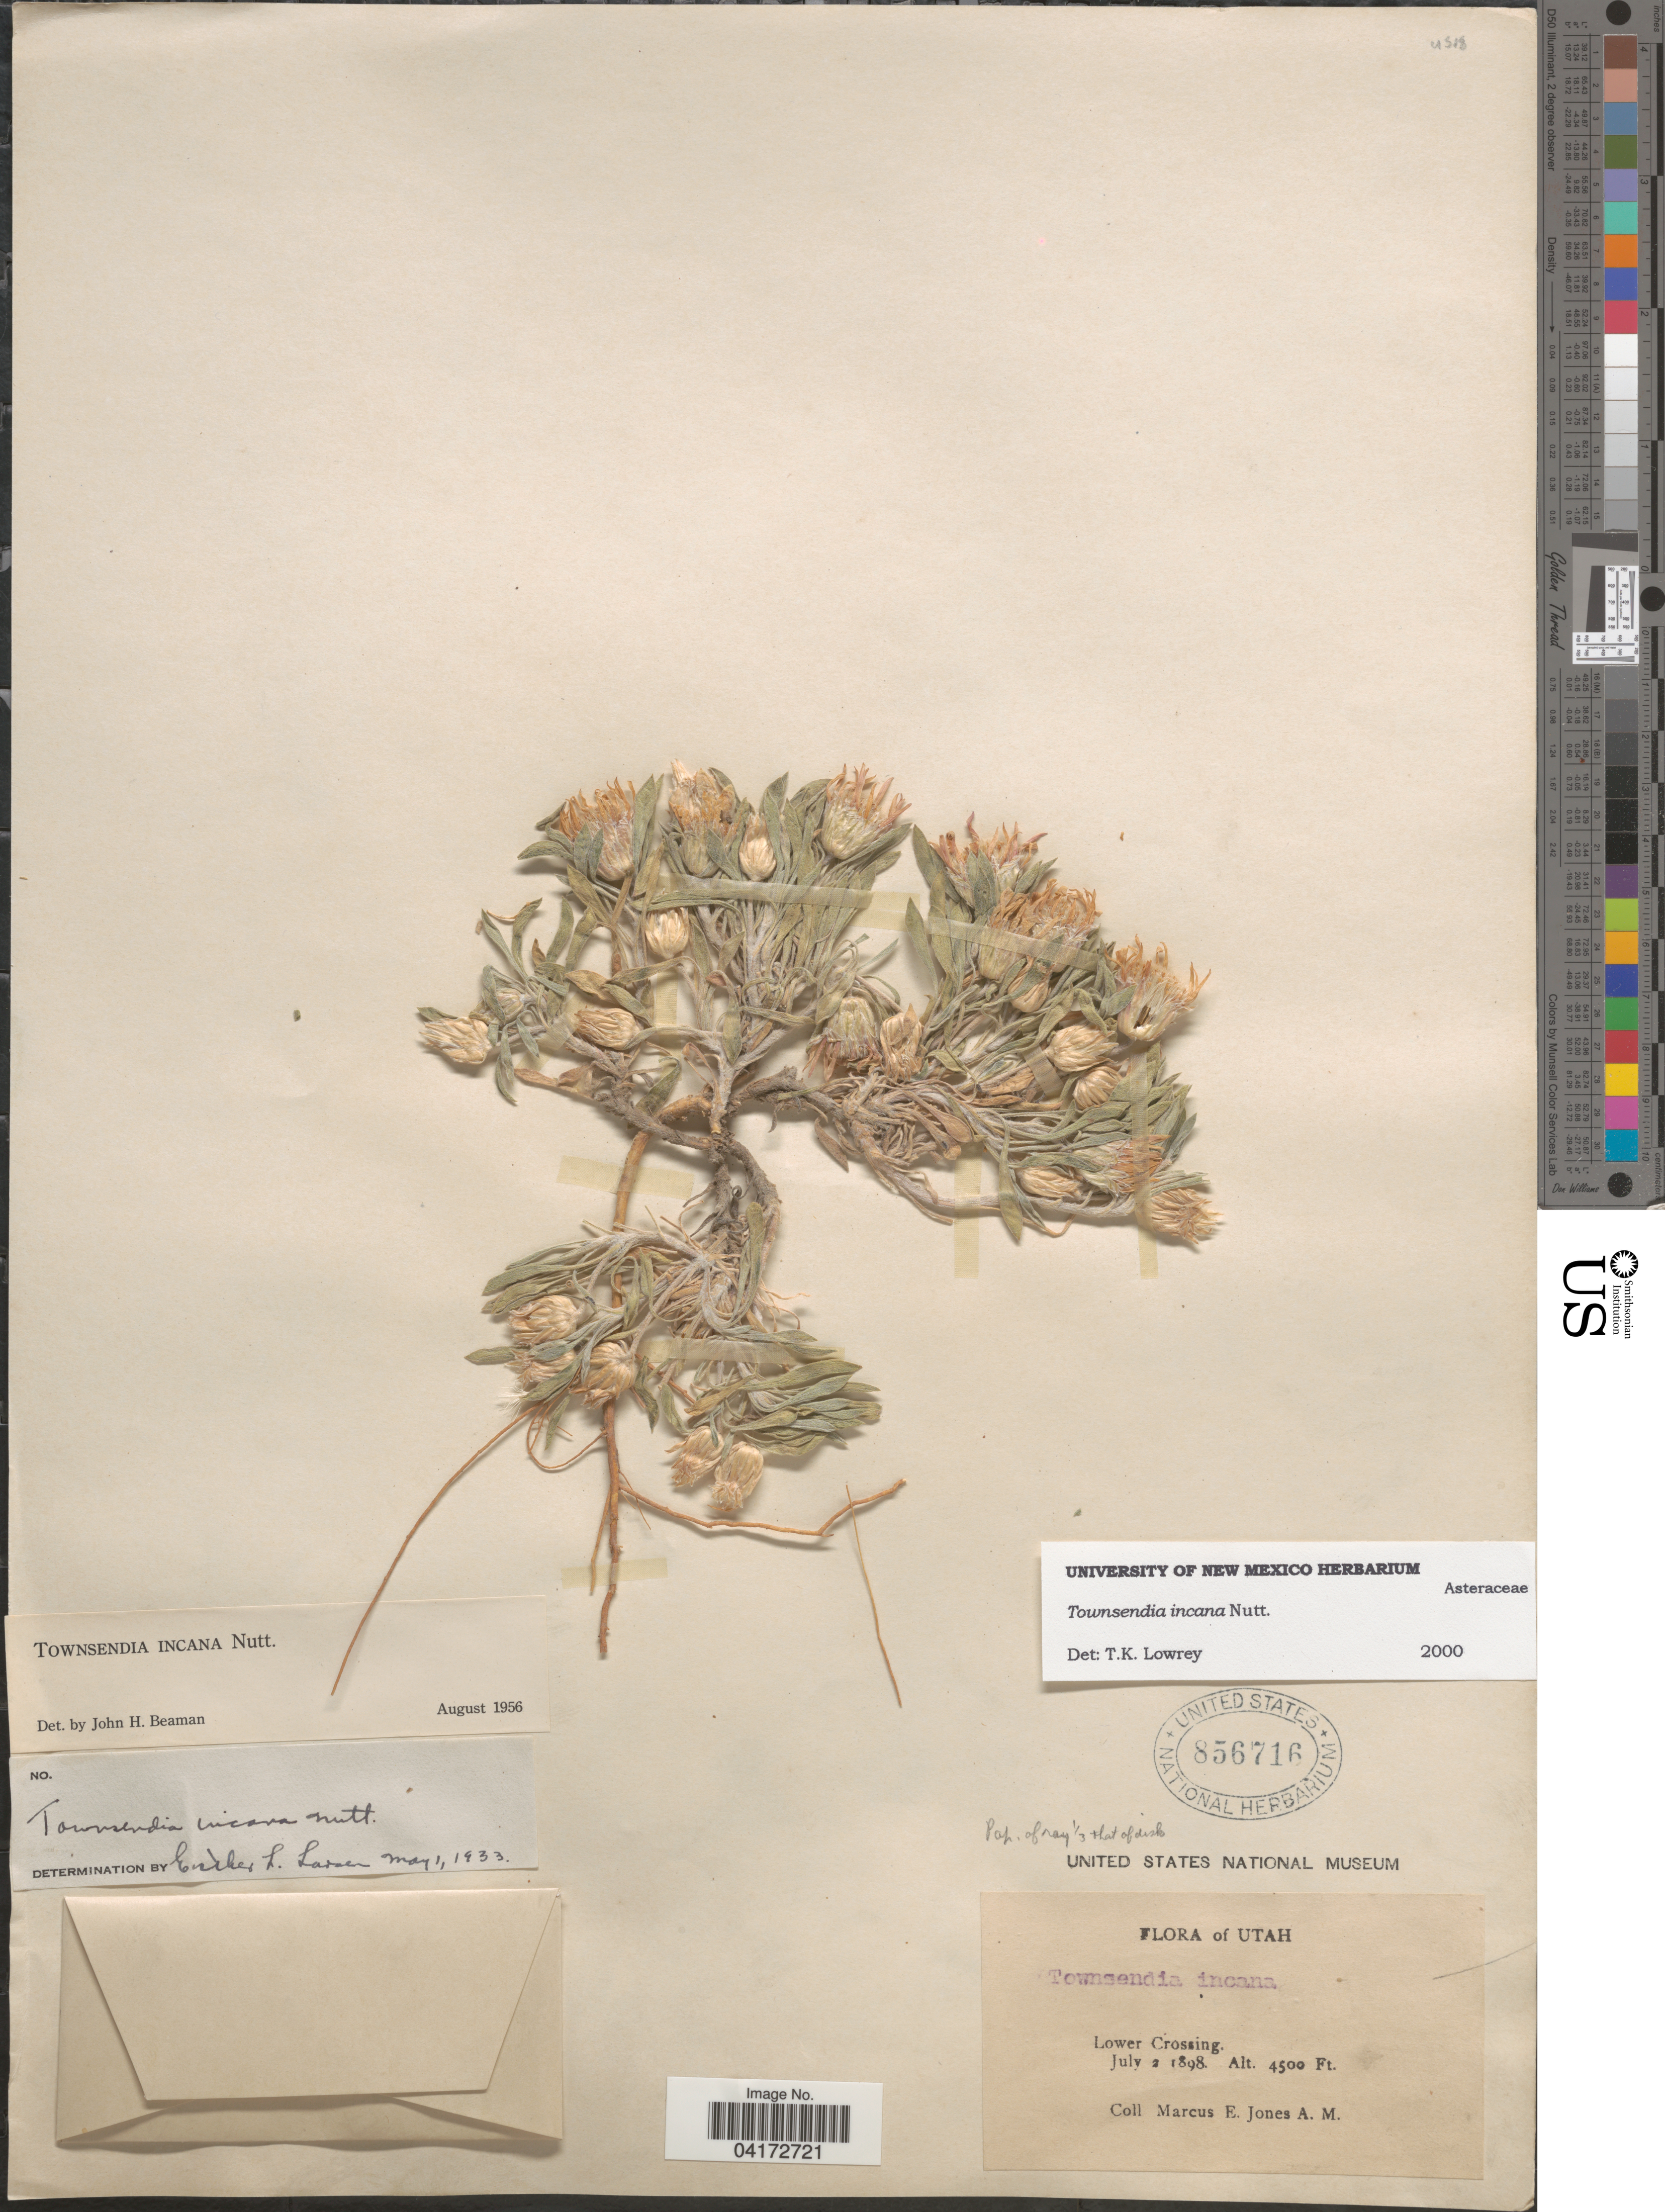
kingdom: Plantae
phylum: Tracheophyta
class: Magnoliopsida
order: Asterales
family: Asteraceae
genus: Townsendia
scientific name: Townsendia incana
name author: Nutt.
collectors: M. E. Jones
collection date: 1898-07-02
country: United States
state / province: Utah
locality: Lower Crossing.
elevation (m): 1372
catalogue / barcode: US 856716